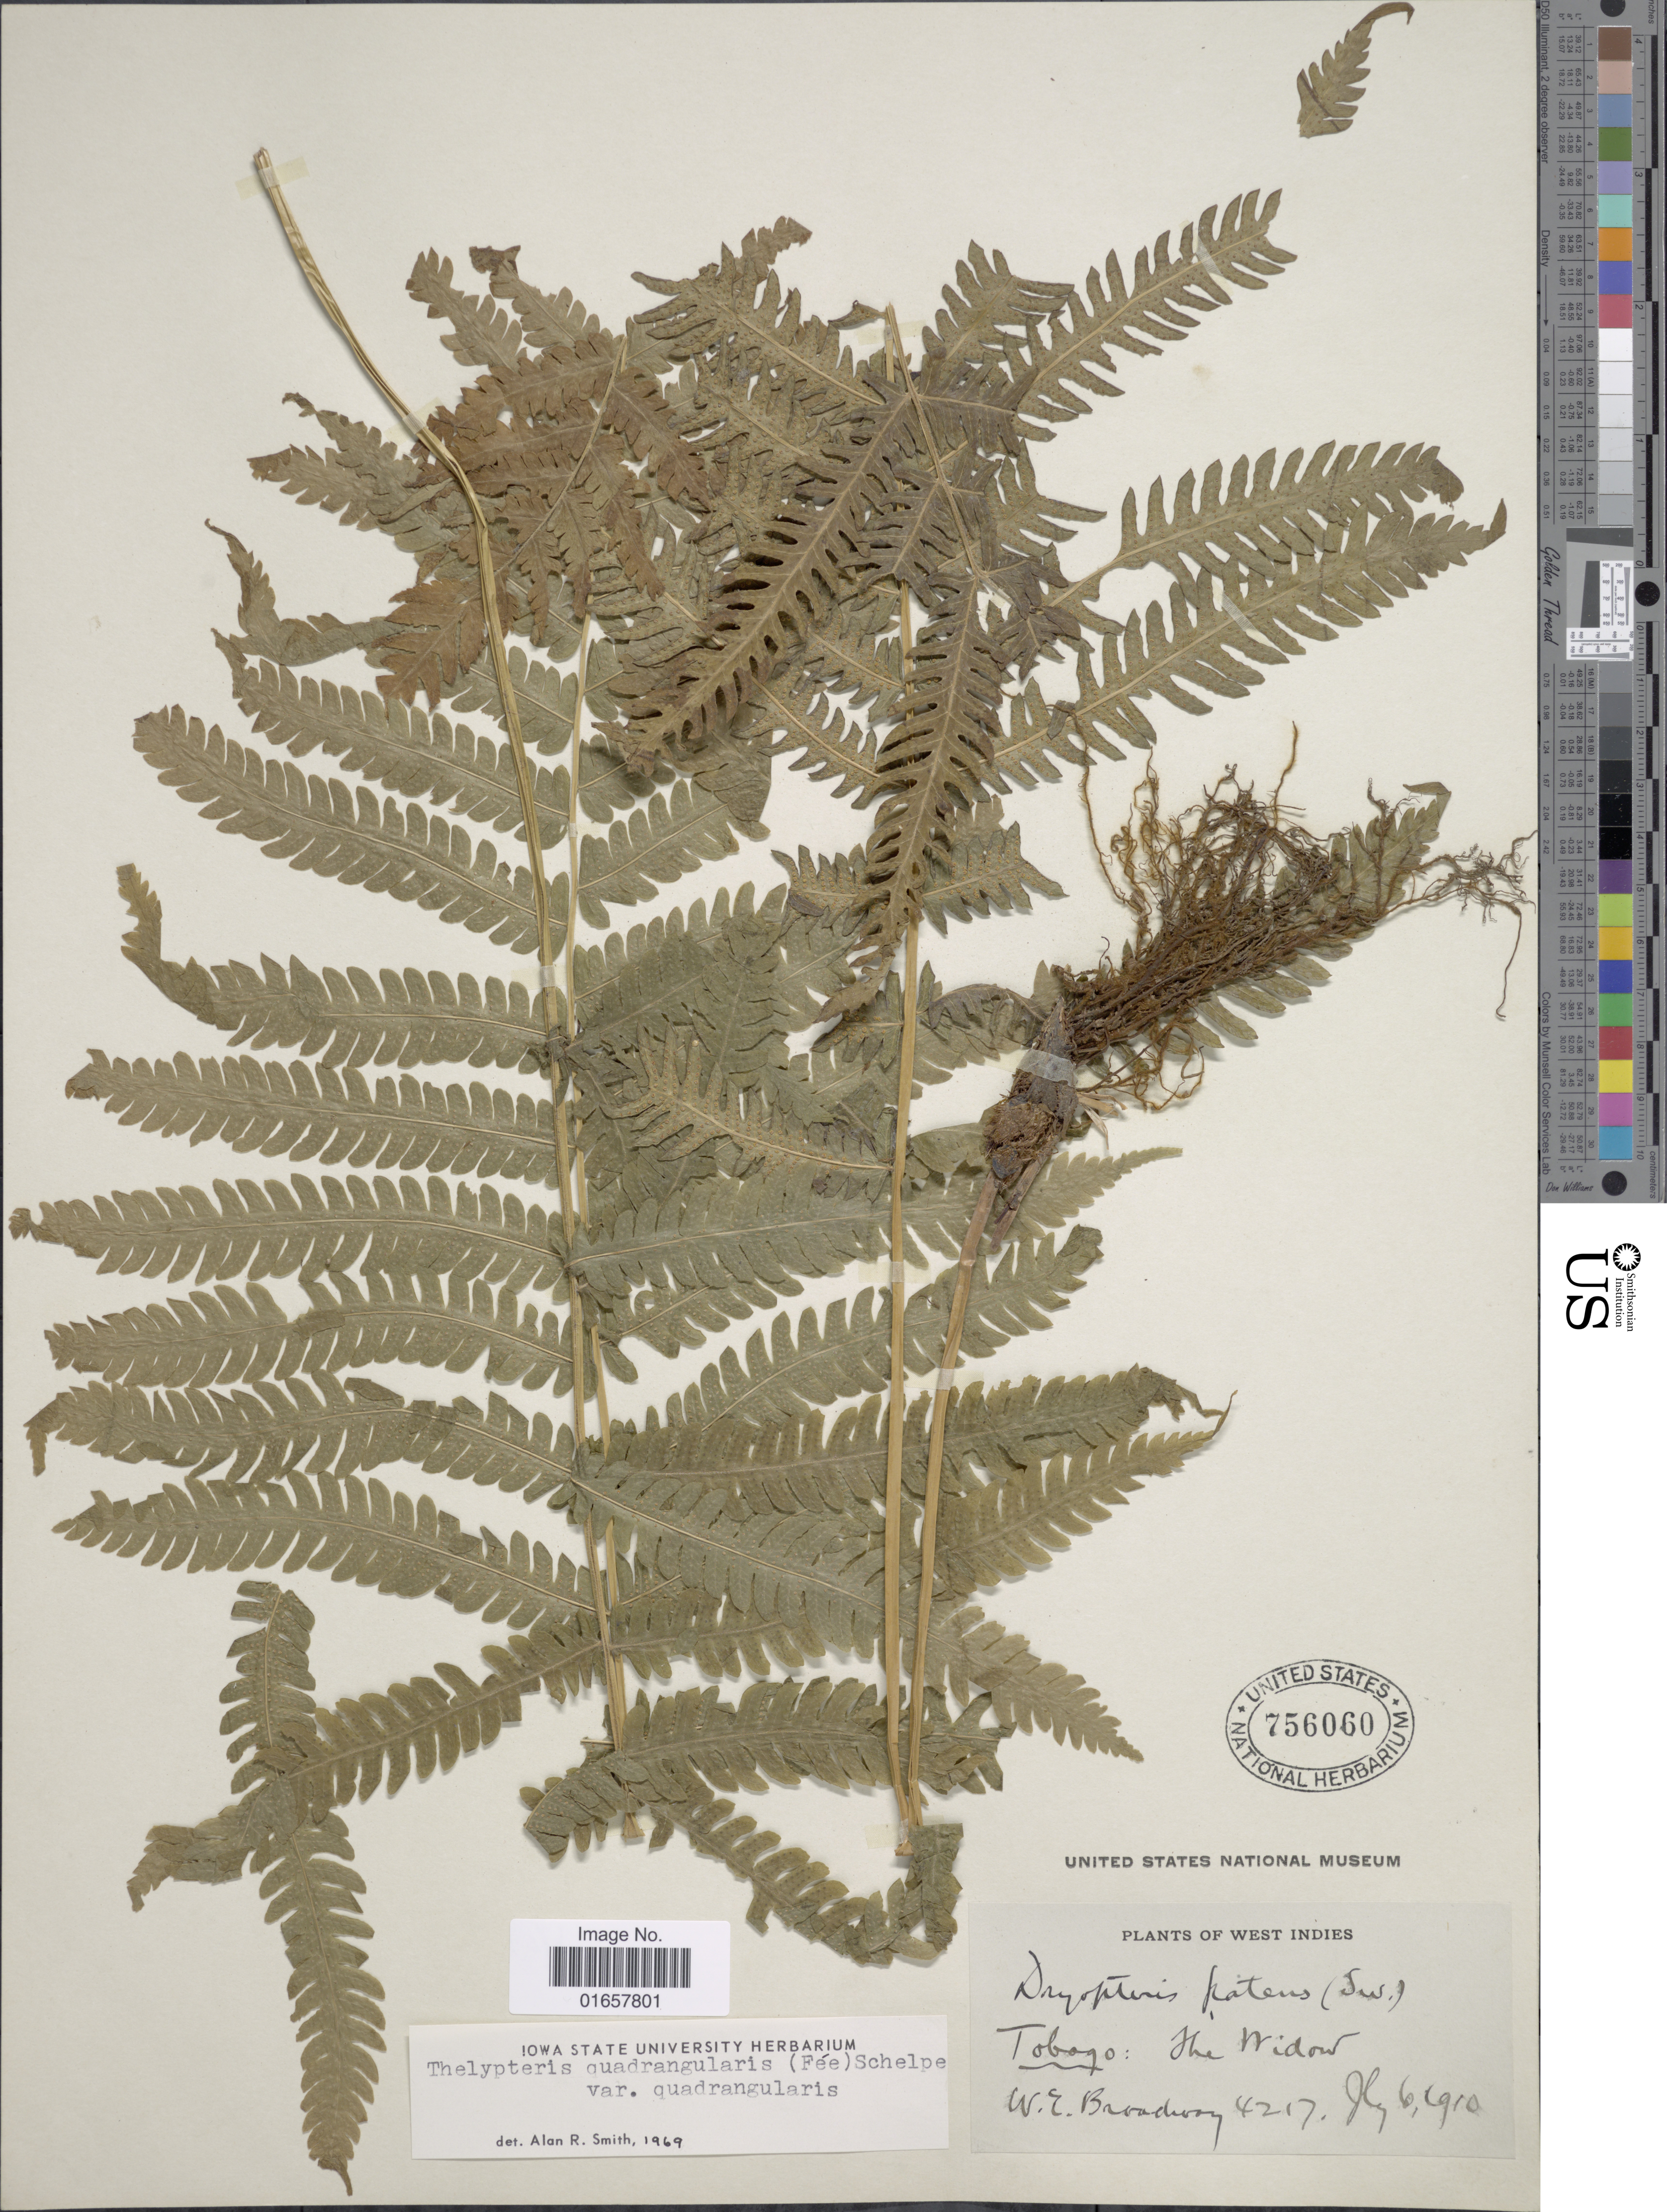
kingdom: Plantae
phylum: Tracheophyta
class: Polypodiopsida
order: Polypodiales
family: Thelypteridaceae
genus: Christella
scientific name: Christella hispidula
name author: (Decne.) Holttum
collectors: W. E. Broadway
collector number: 4217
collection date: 1910-07-06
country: Trinidad and Tobago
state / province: Tobago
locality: West Indies, The Widow.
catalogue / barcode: US 756060